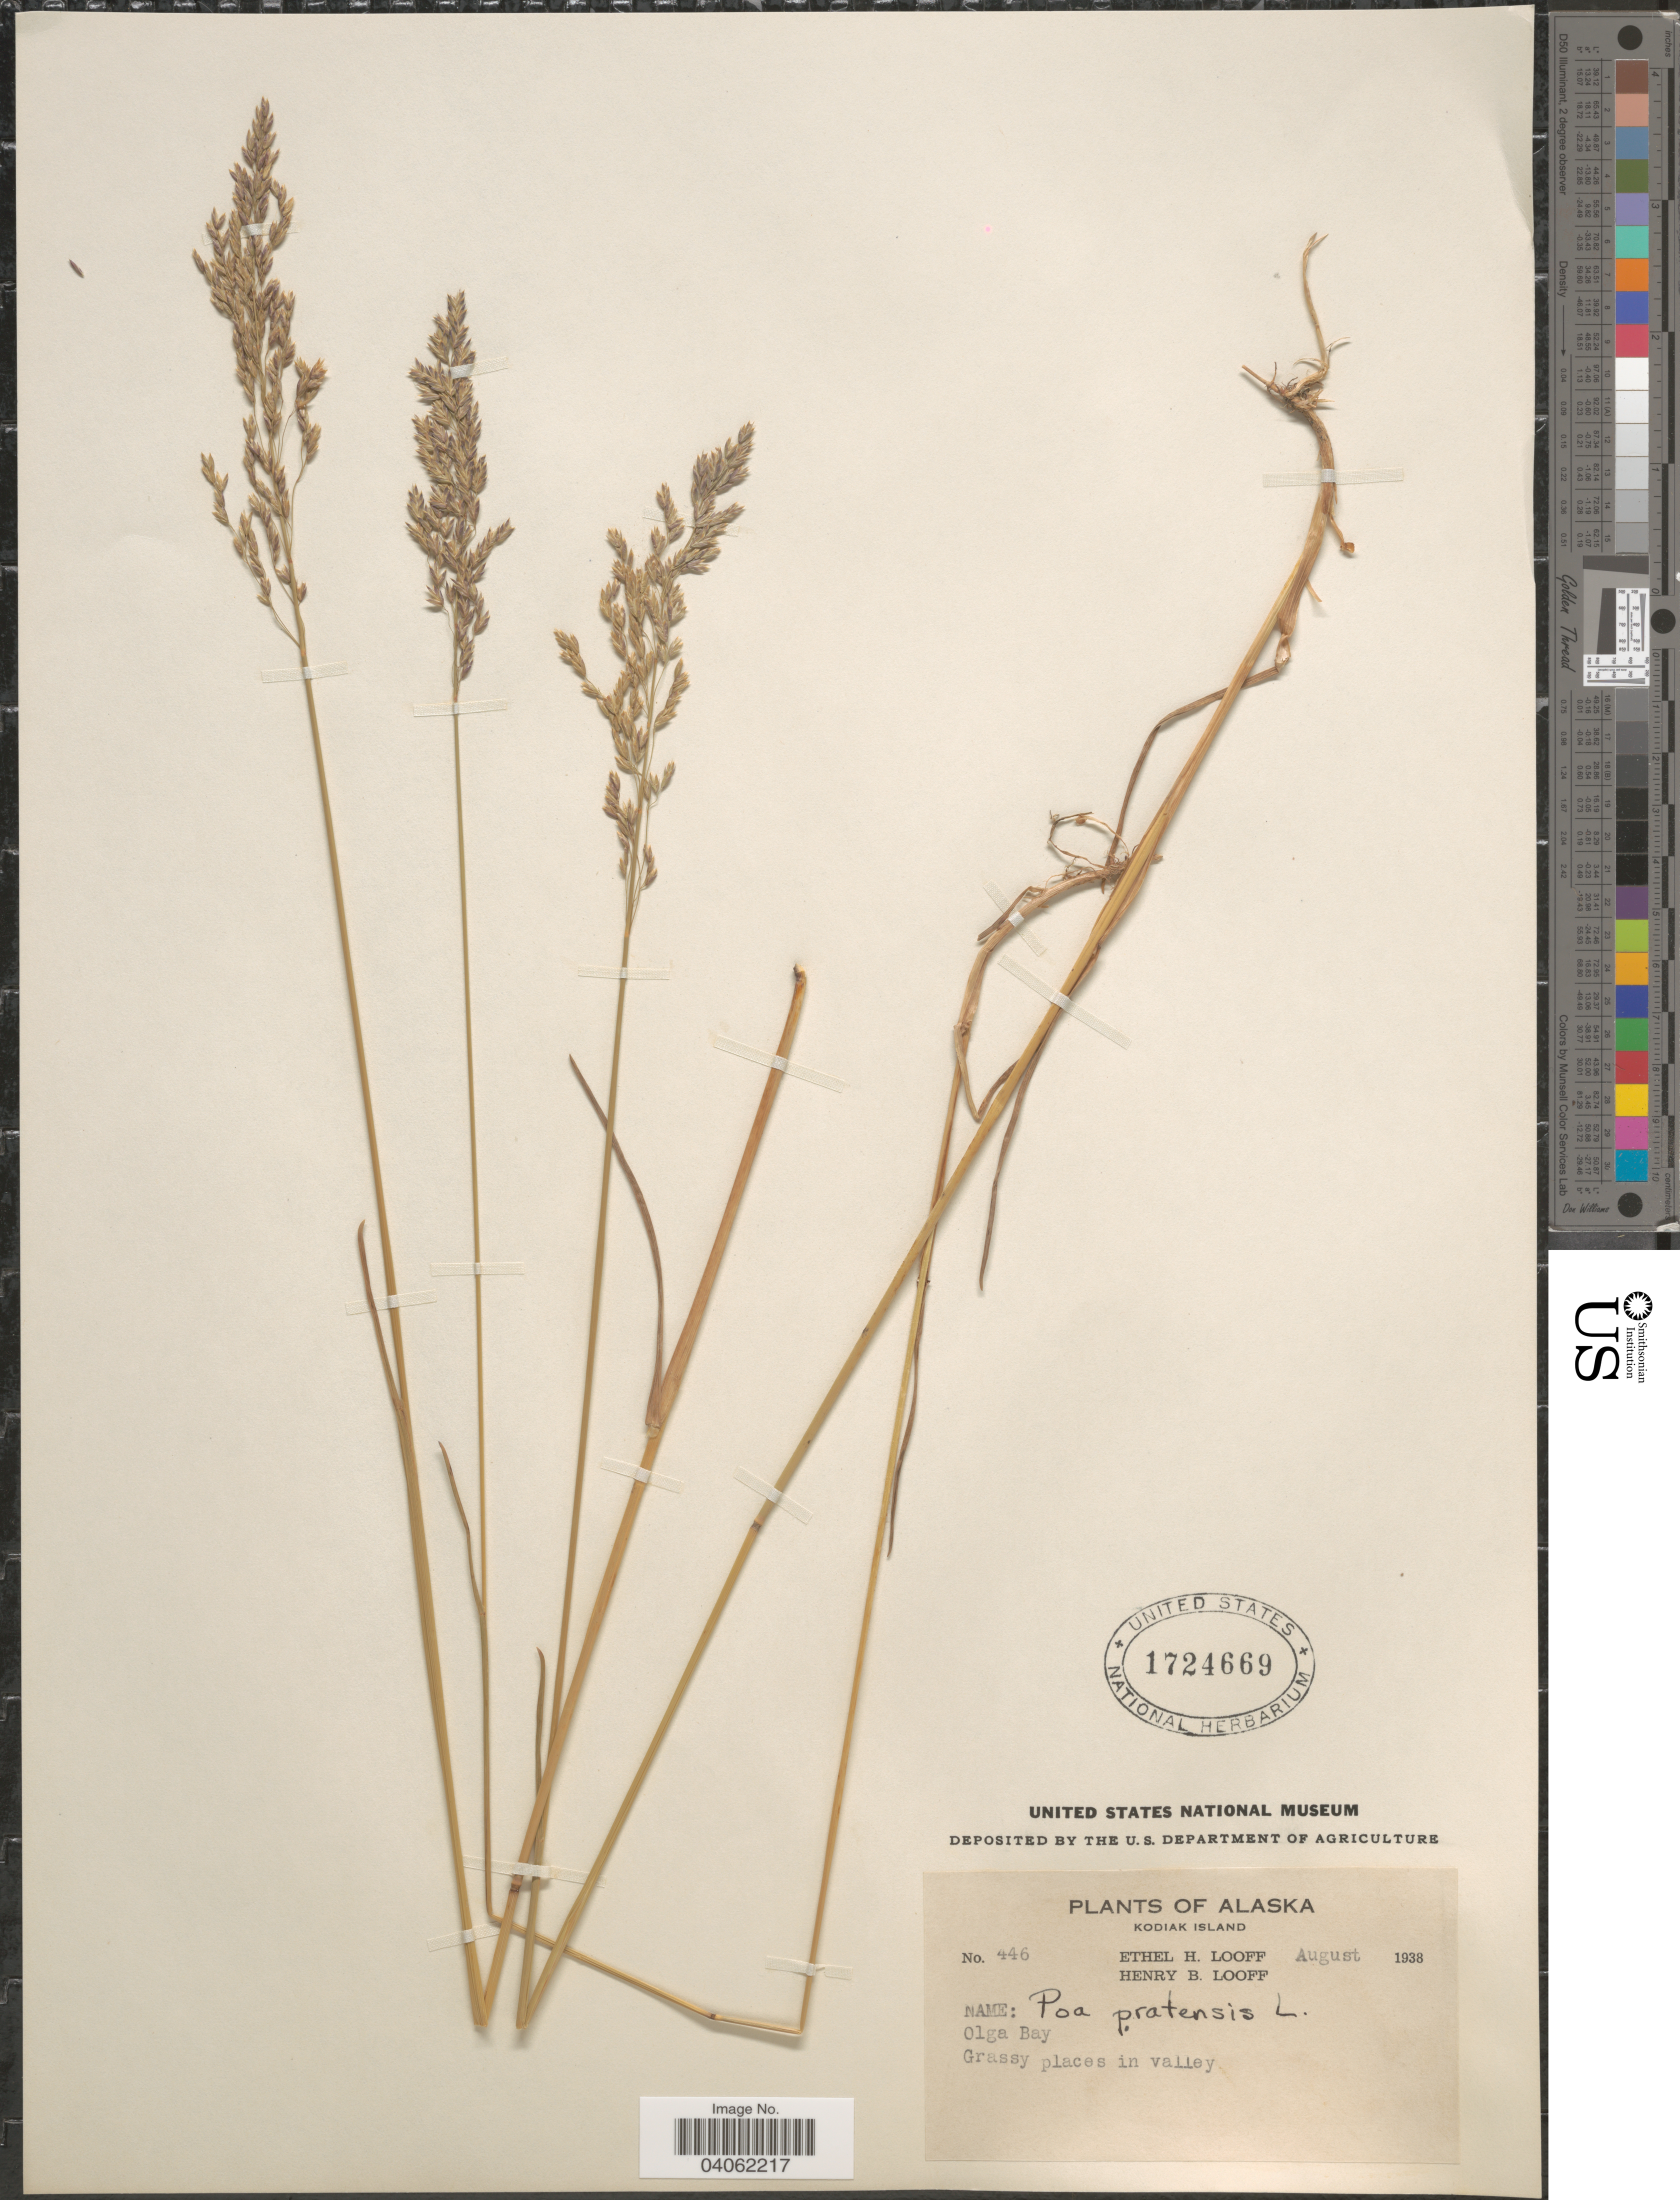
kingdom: Plantae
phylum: Tracheophyta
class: Liliopsida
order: Poales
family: Poaceae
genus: Poa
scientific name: Poa pratensis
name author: L.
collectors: E. Looff & H. Looff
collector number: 446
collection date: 1938-08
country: United States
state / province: Alaska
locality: Kodiak Island. Olga Bay.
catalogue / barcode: US 1724669